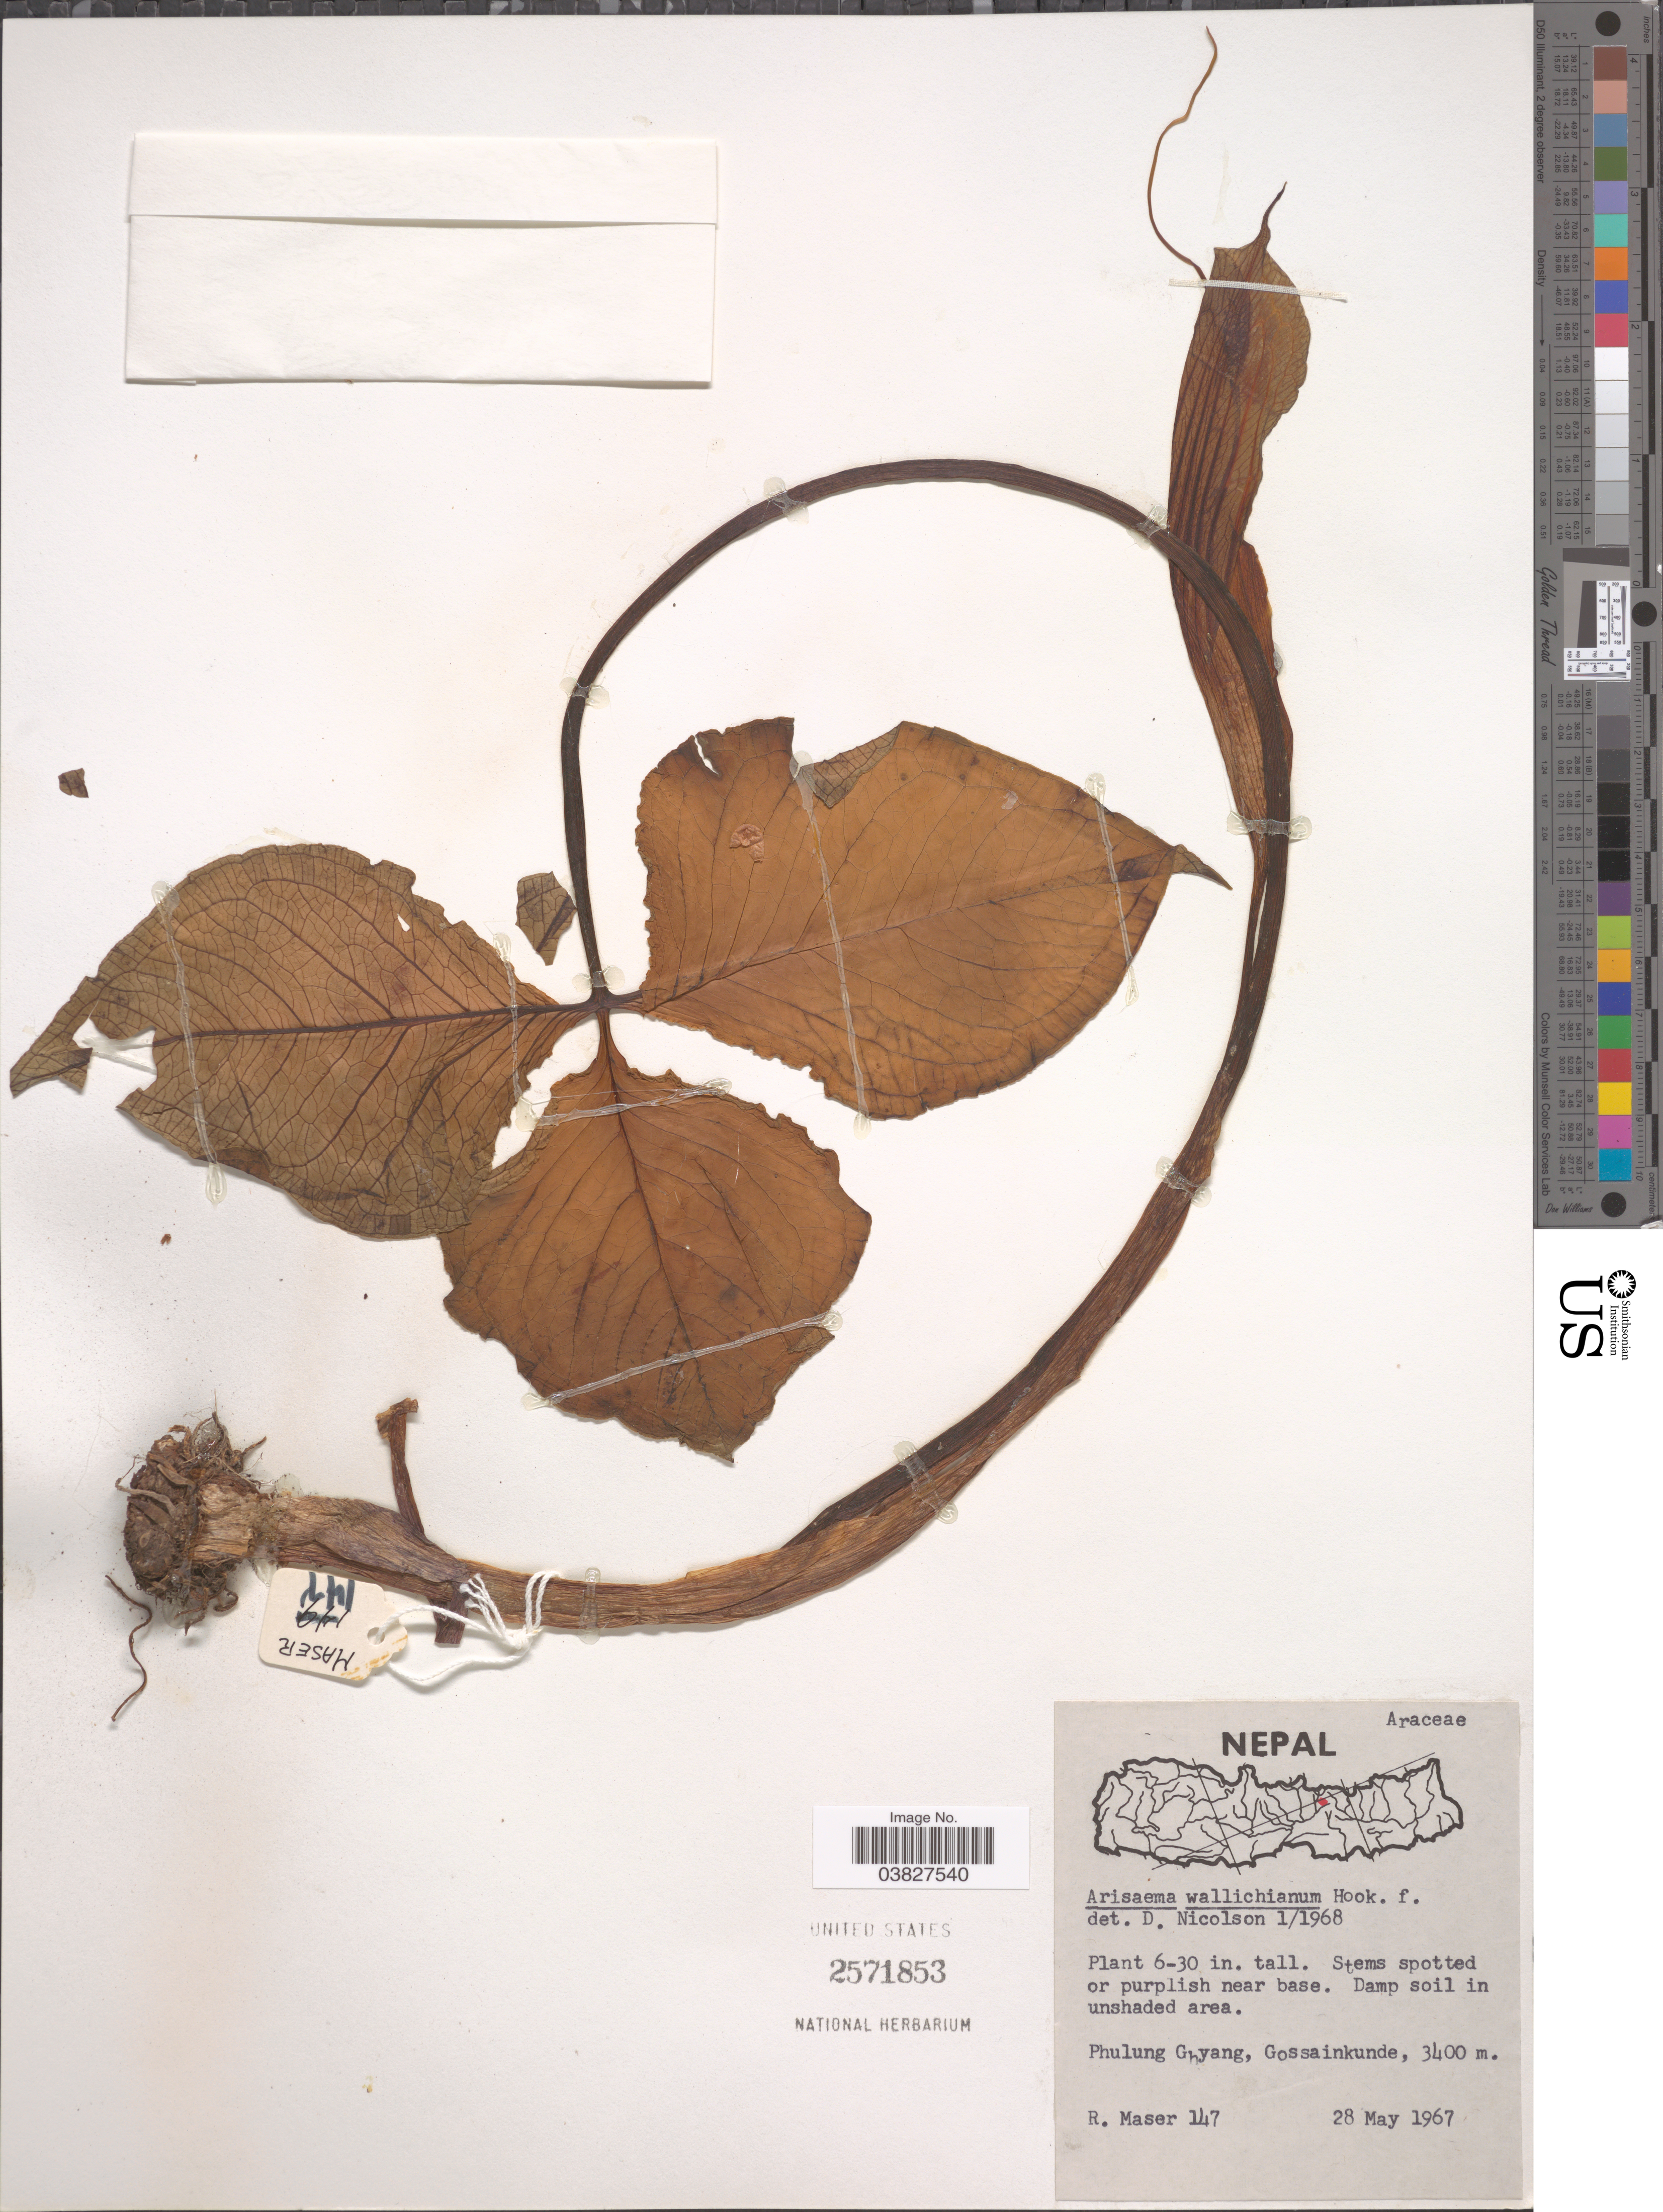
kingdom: Plantae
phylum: Tracheophyta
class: Liliopsida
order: Alismatales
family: Araceae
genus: Arisaema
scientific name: Arisaema propinquum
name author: Schott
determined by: Ma, Zheng Xu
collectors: R. Maser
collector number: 147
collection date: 1967-05-28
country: Nepal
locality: Phulung Ghyang, Gossainkunde.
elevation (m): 3400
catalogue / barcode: US 2571853